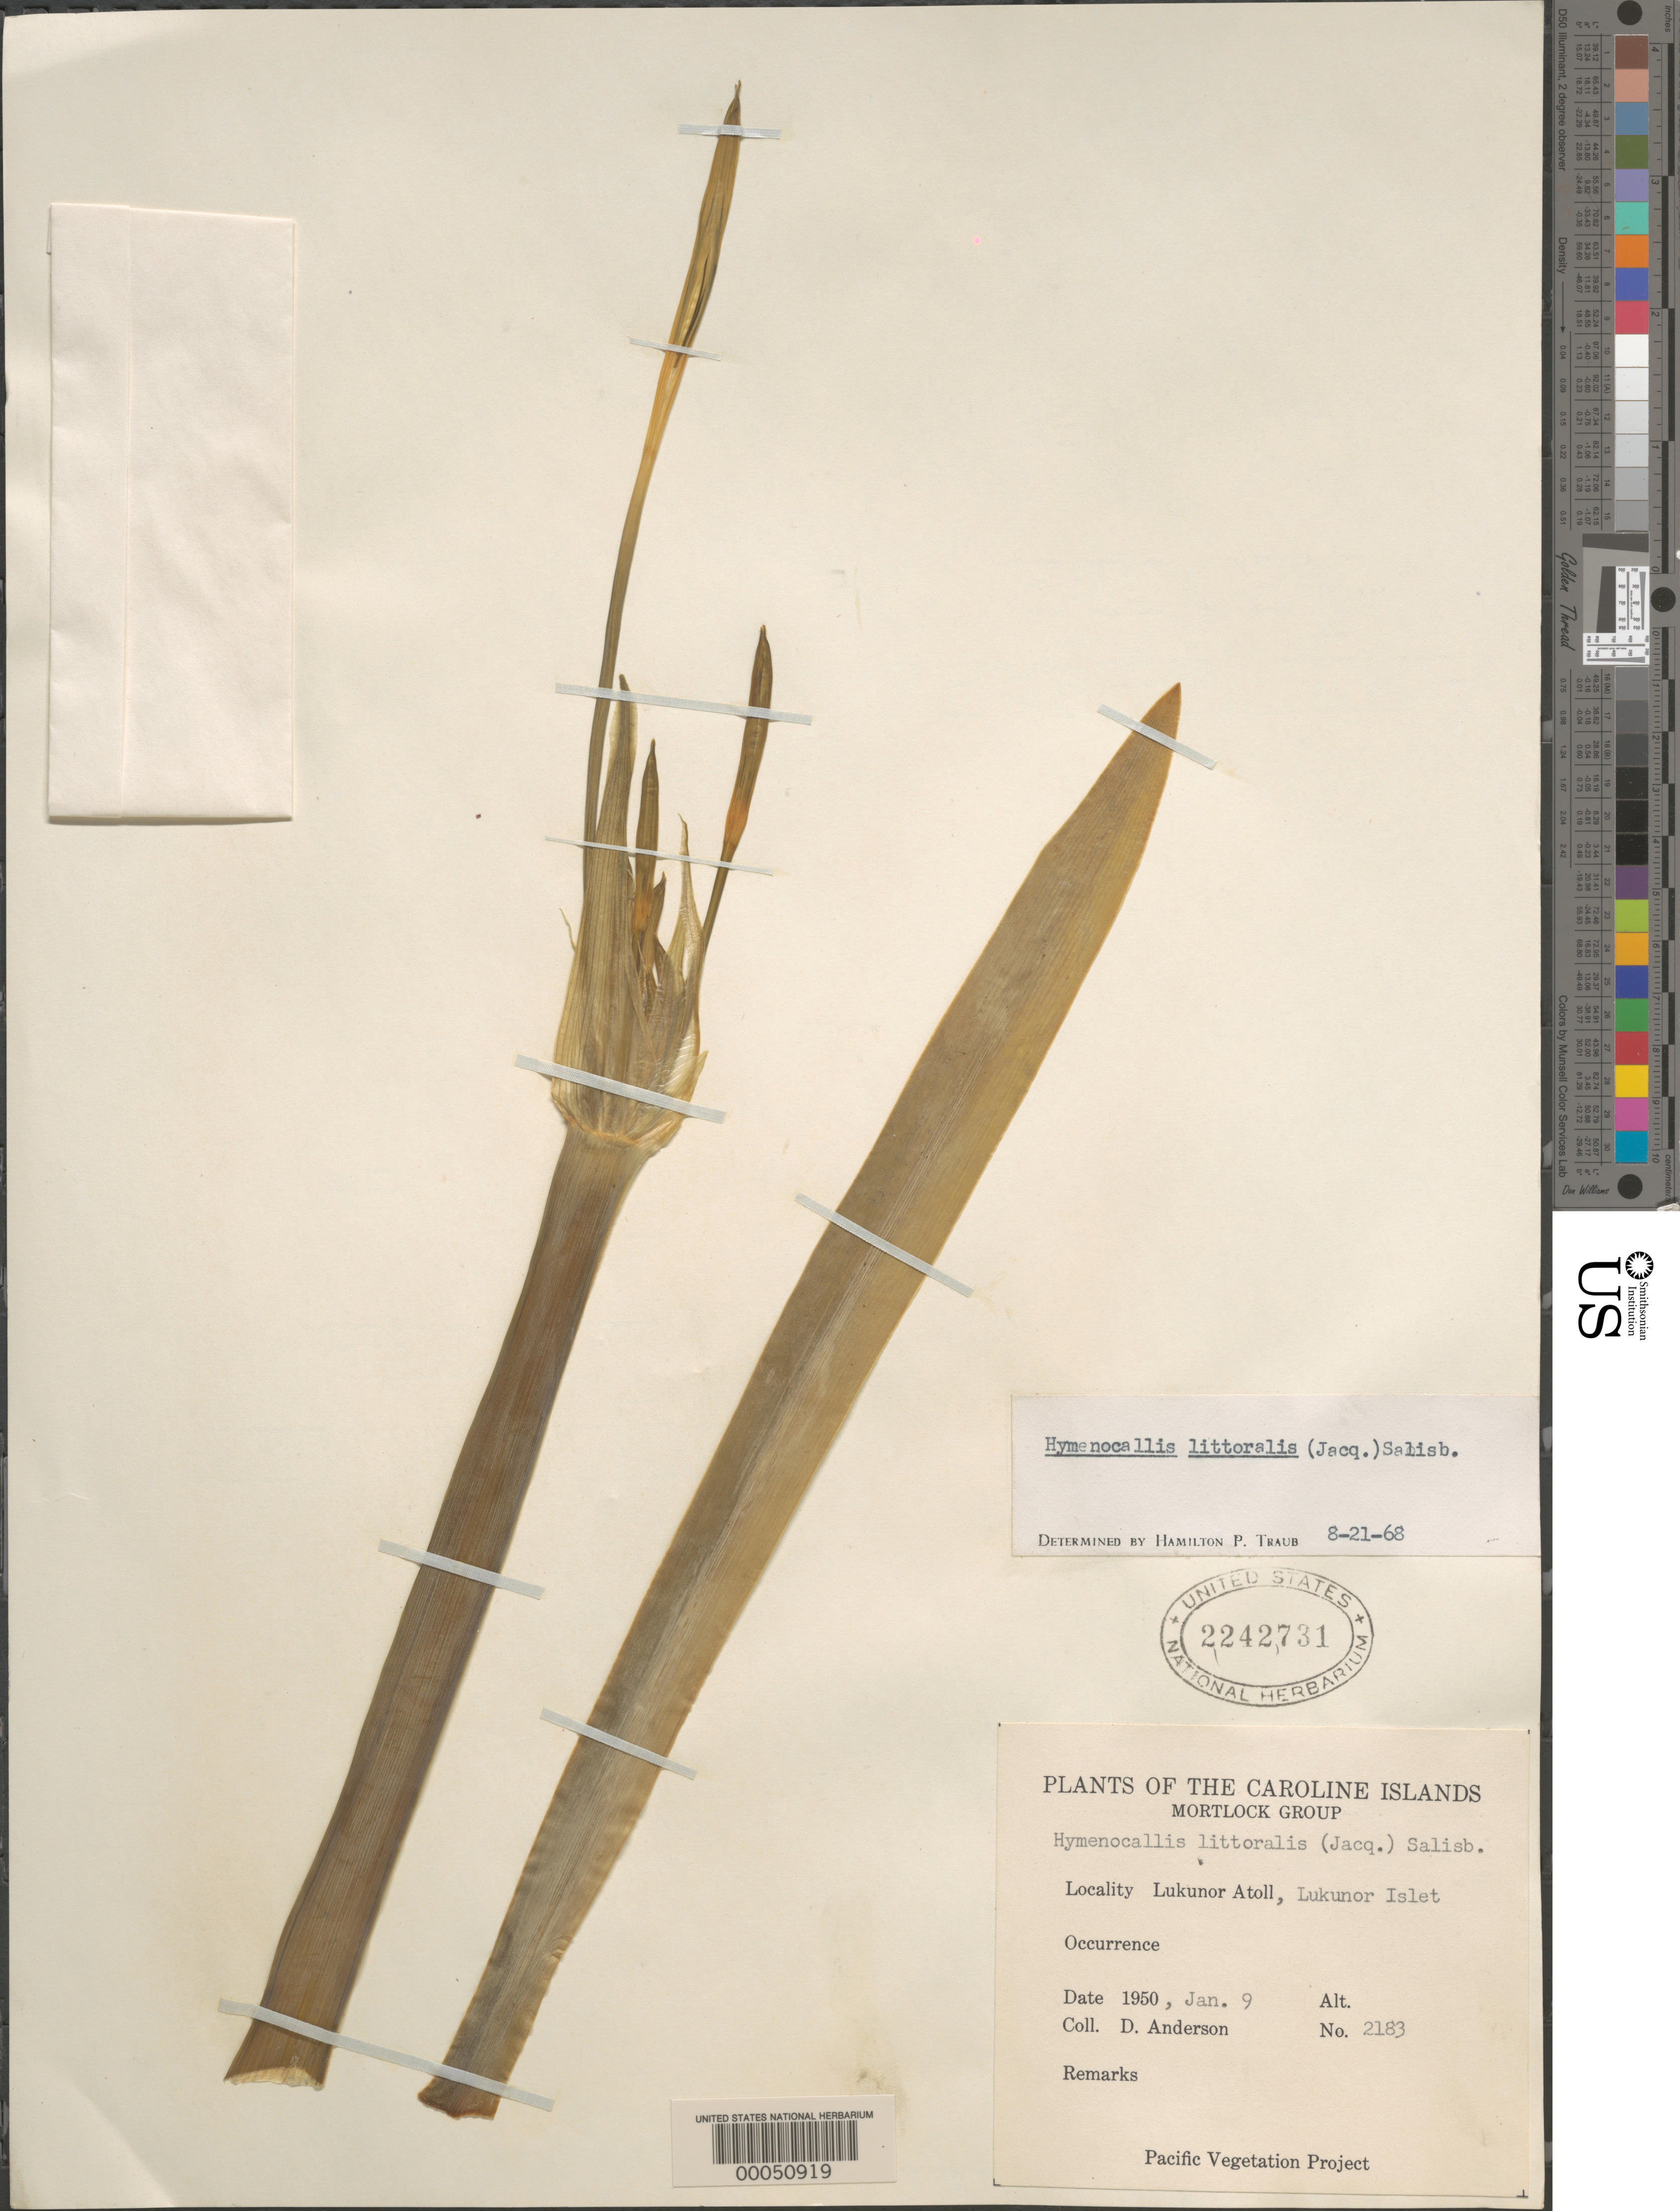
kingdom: Plantae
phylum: Tracheophyta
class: Liliopsida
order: Asparagales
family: Amaryllidaceae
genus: Hymenocallis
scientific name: Hymenocallis littoralis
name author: (Jacq.) Salisb.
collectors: D. Anderson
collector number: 2183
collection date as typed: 09 Jan 1950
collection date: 1950-01-09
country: Micronesia, Federated States of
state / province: Truk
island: Lukunor Atoll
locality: Lukunor Islet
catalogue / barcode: US 2242731